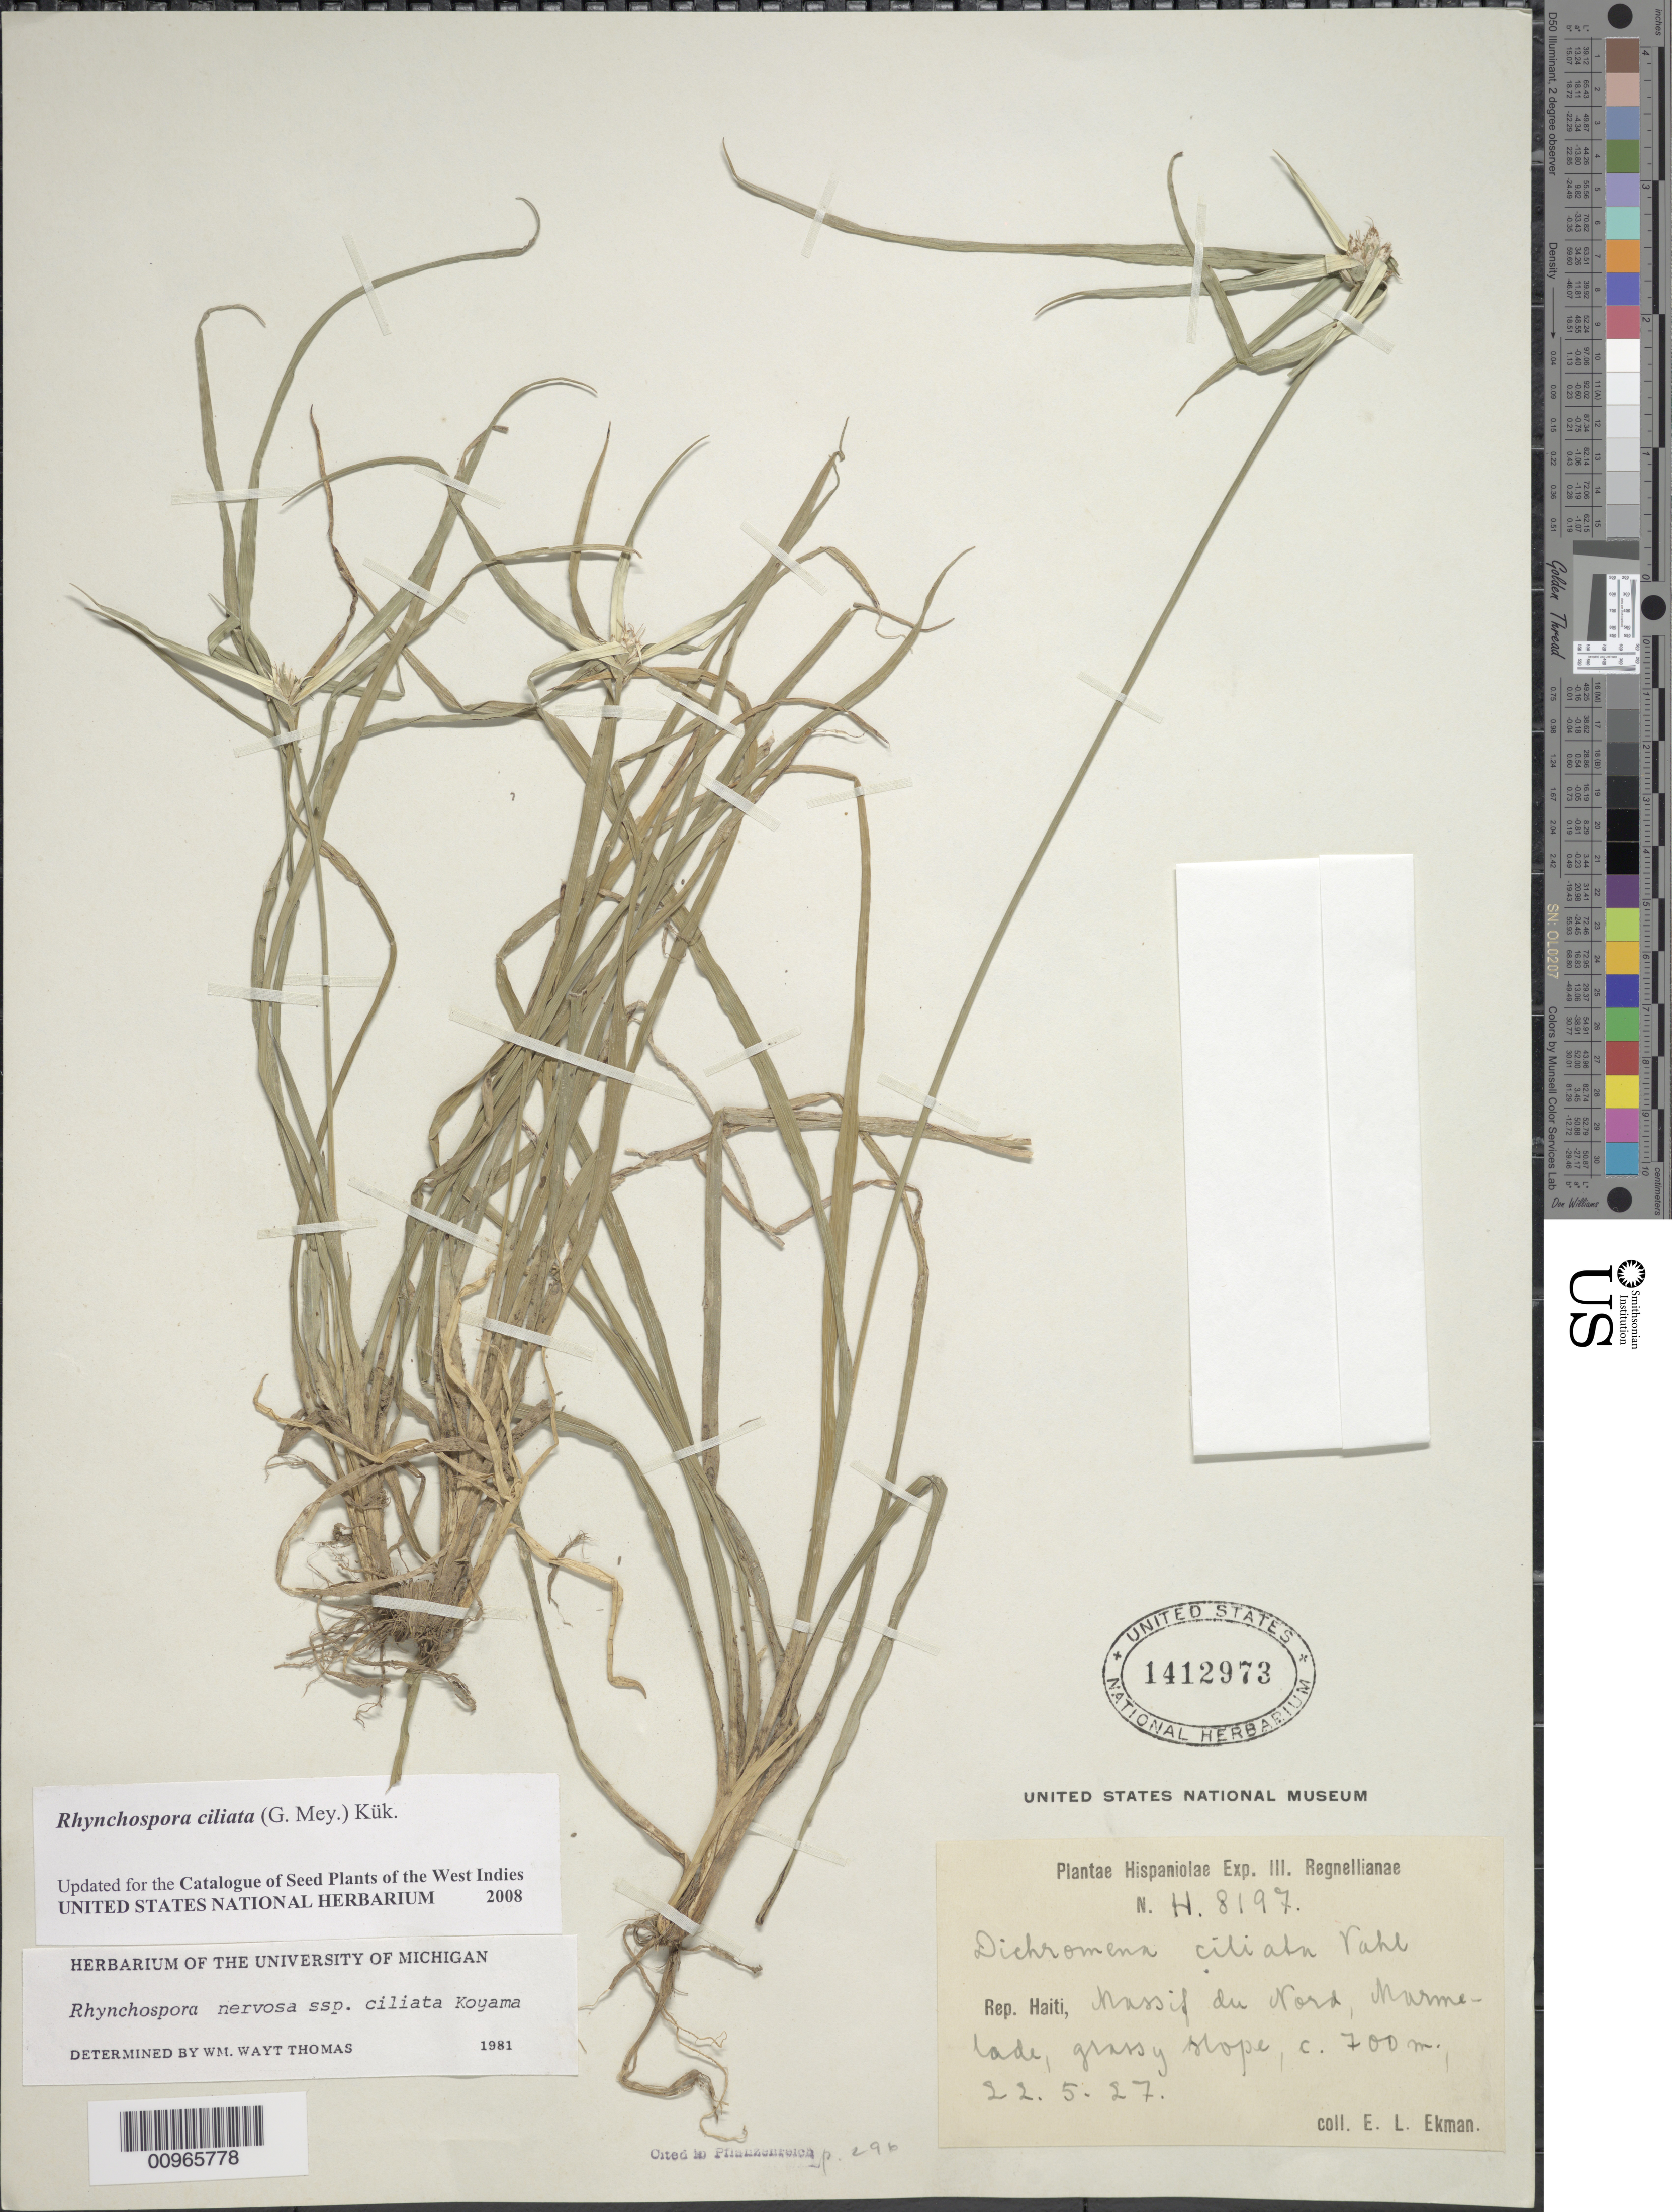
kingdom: Plantae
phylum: Tracheophyta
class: Liliopsida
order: Poales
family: Cyperaceae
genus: Rhynchospora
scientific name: Rhynchospora ciliata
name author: (G. Mey.) Kük.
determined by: Strong, M. T., (US), Smithsonian Institution - National Museum of Natural History (UNITED STATES)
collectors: E. L. Ekman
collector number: H 8197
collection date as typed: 22 May 1927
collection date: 1927-05-22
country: Haiti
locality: Massif du Nord, Marmelade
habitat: Grassy slope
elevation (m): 700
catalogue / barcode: US 1412973